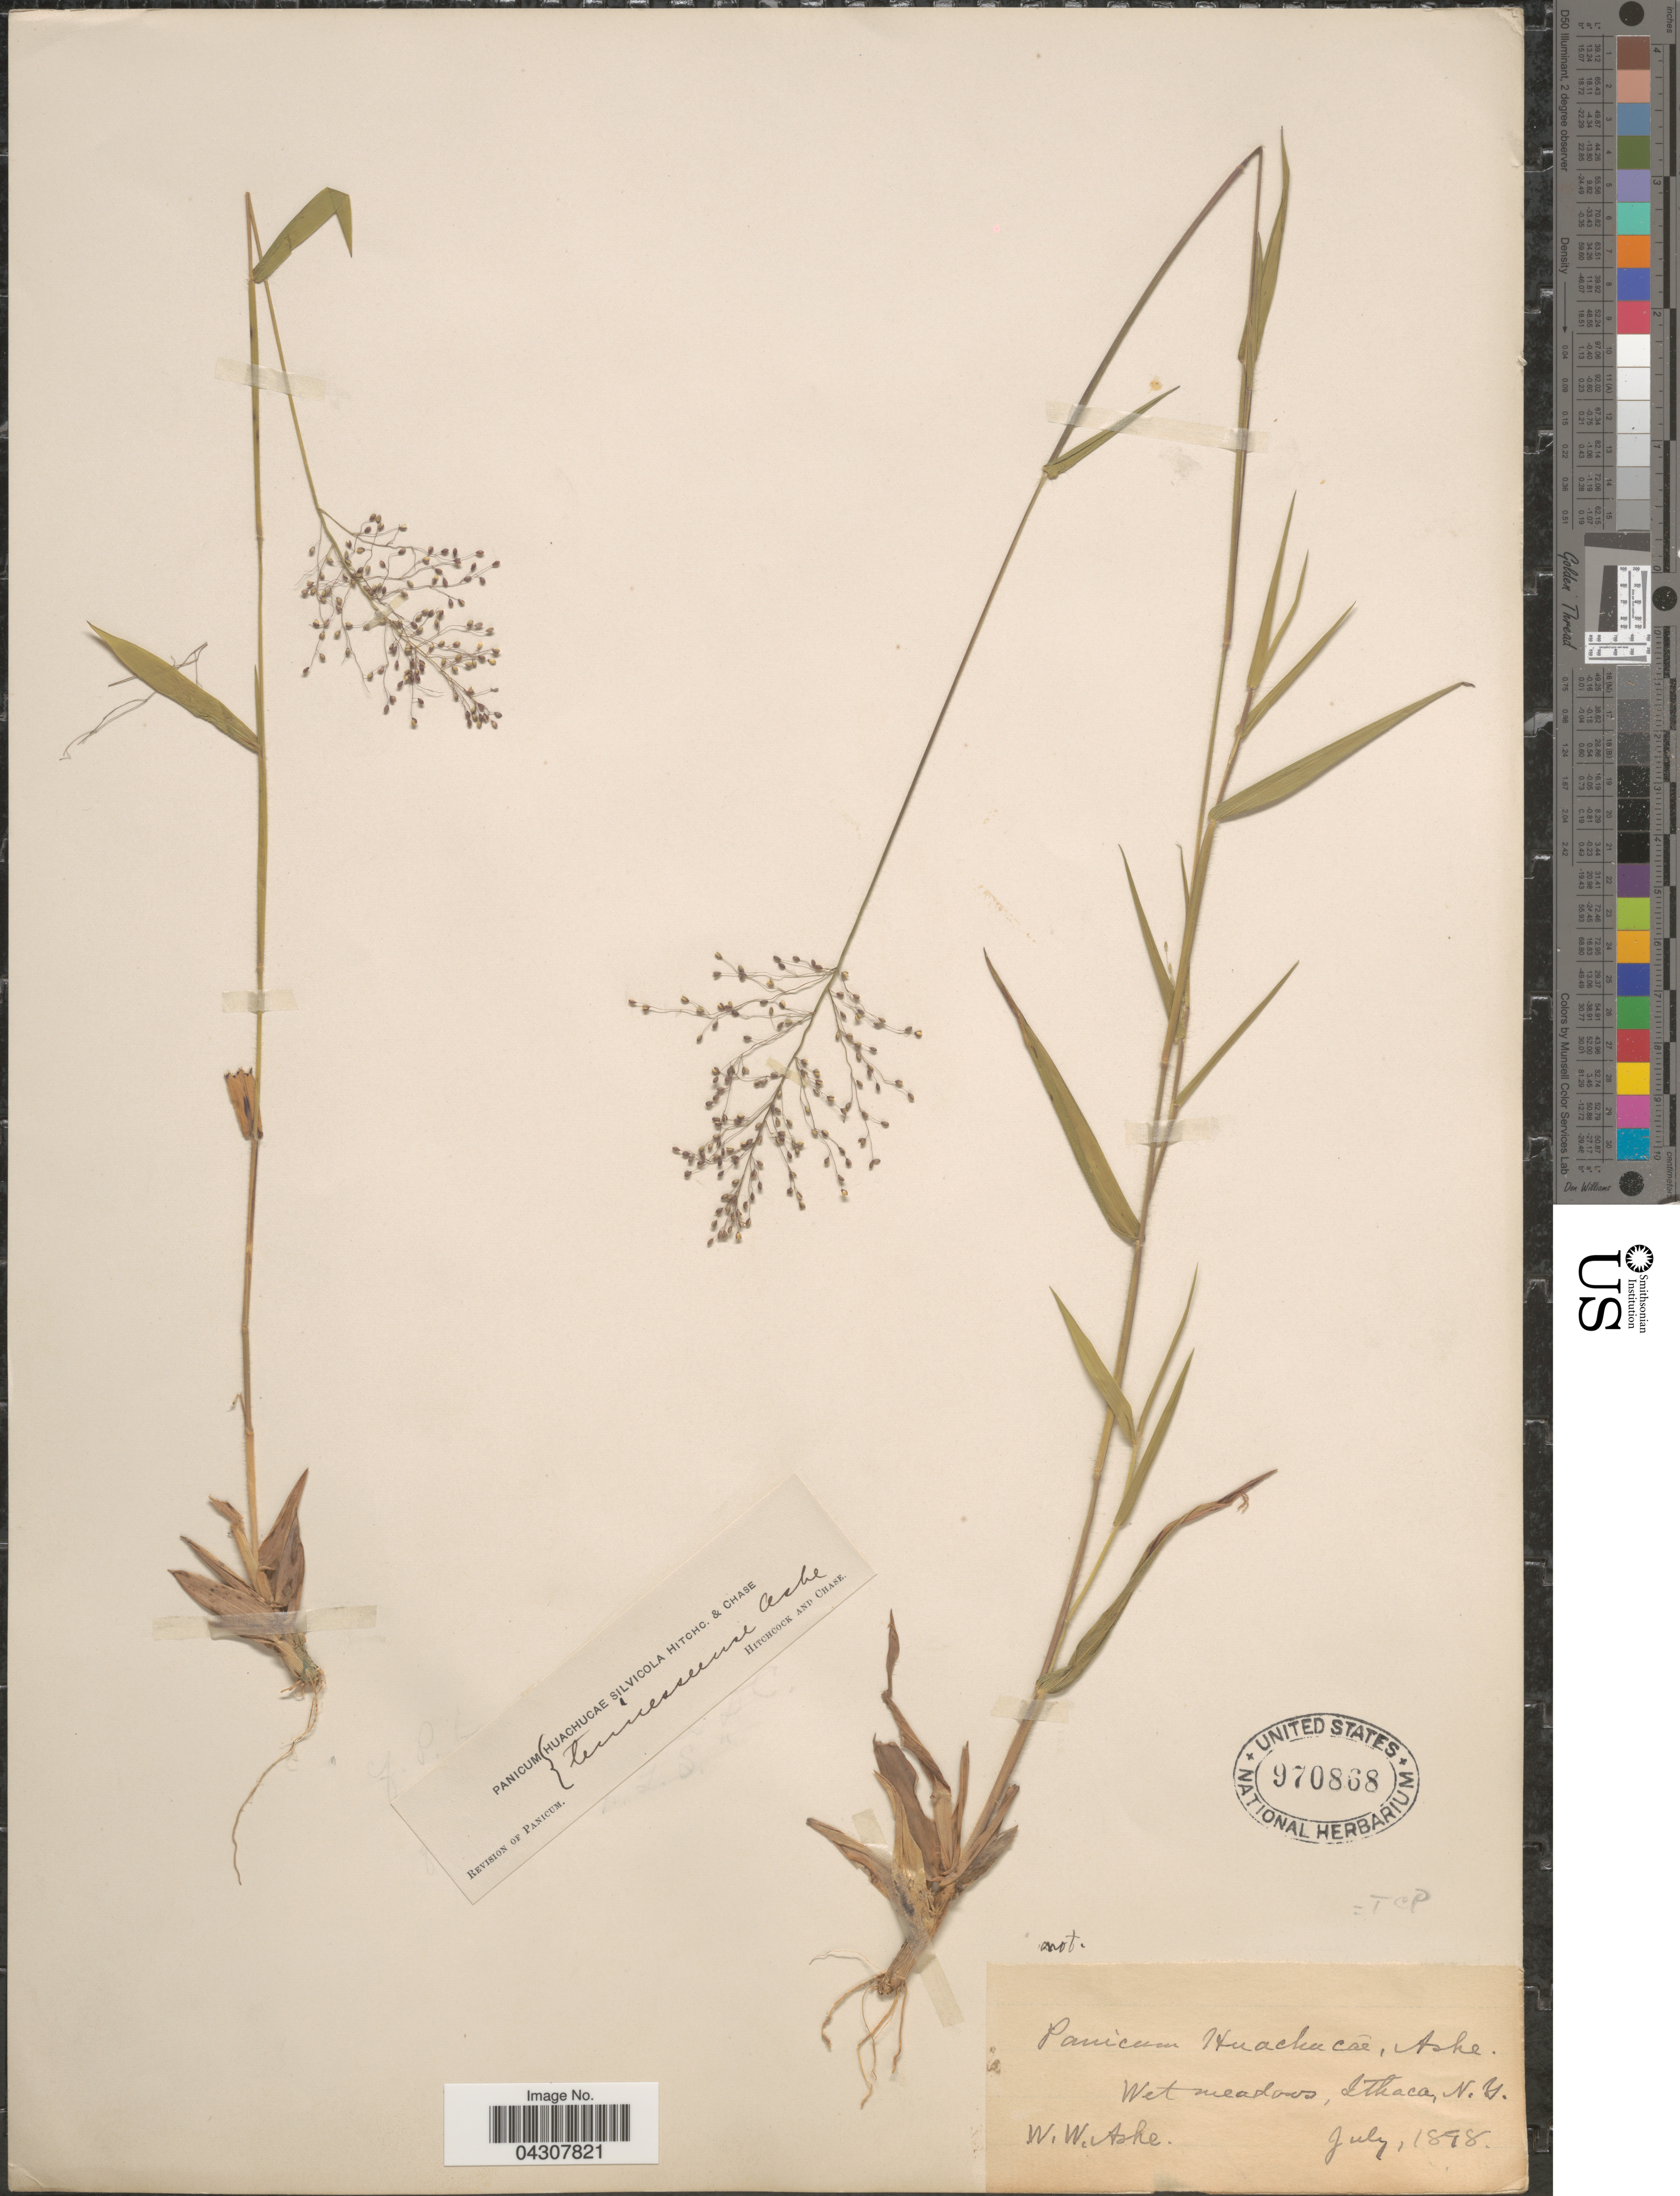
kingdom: Plantae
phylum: Tracheophyta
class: Liliopsida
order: Poales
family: Poaceae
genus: Dichanthelium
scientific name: Dichanthelium acuminatum var. acuminatum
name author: (Sw.) Gould & C.A. Clark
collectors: W. W. Ashe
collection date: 1898-07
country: United States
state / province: New York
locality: Wet meadows, Ithaca.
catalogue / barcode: US 970868